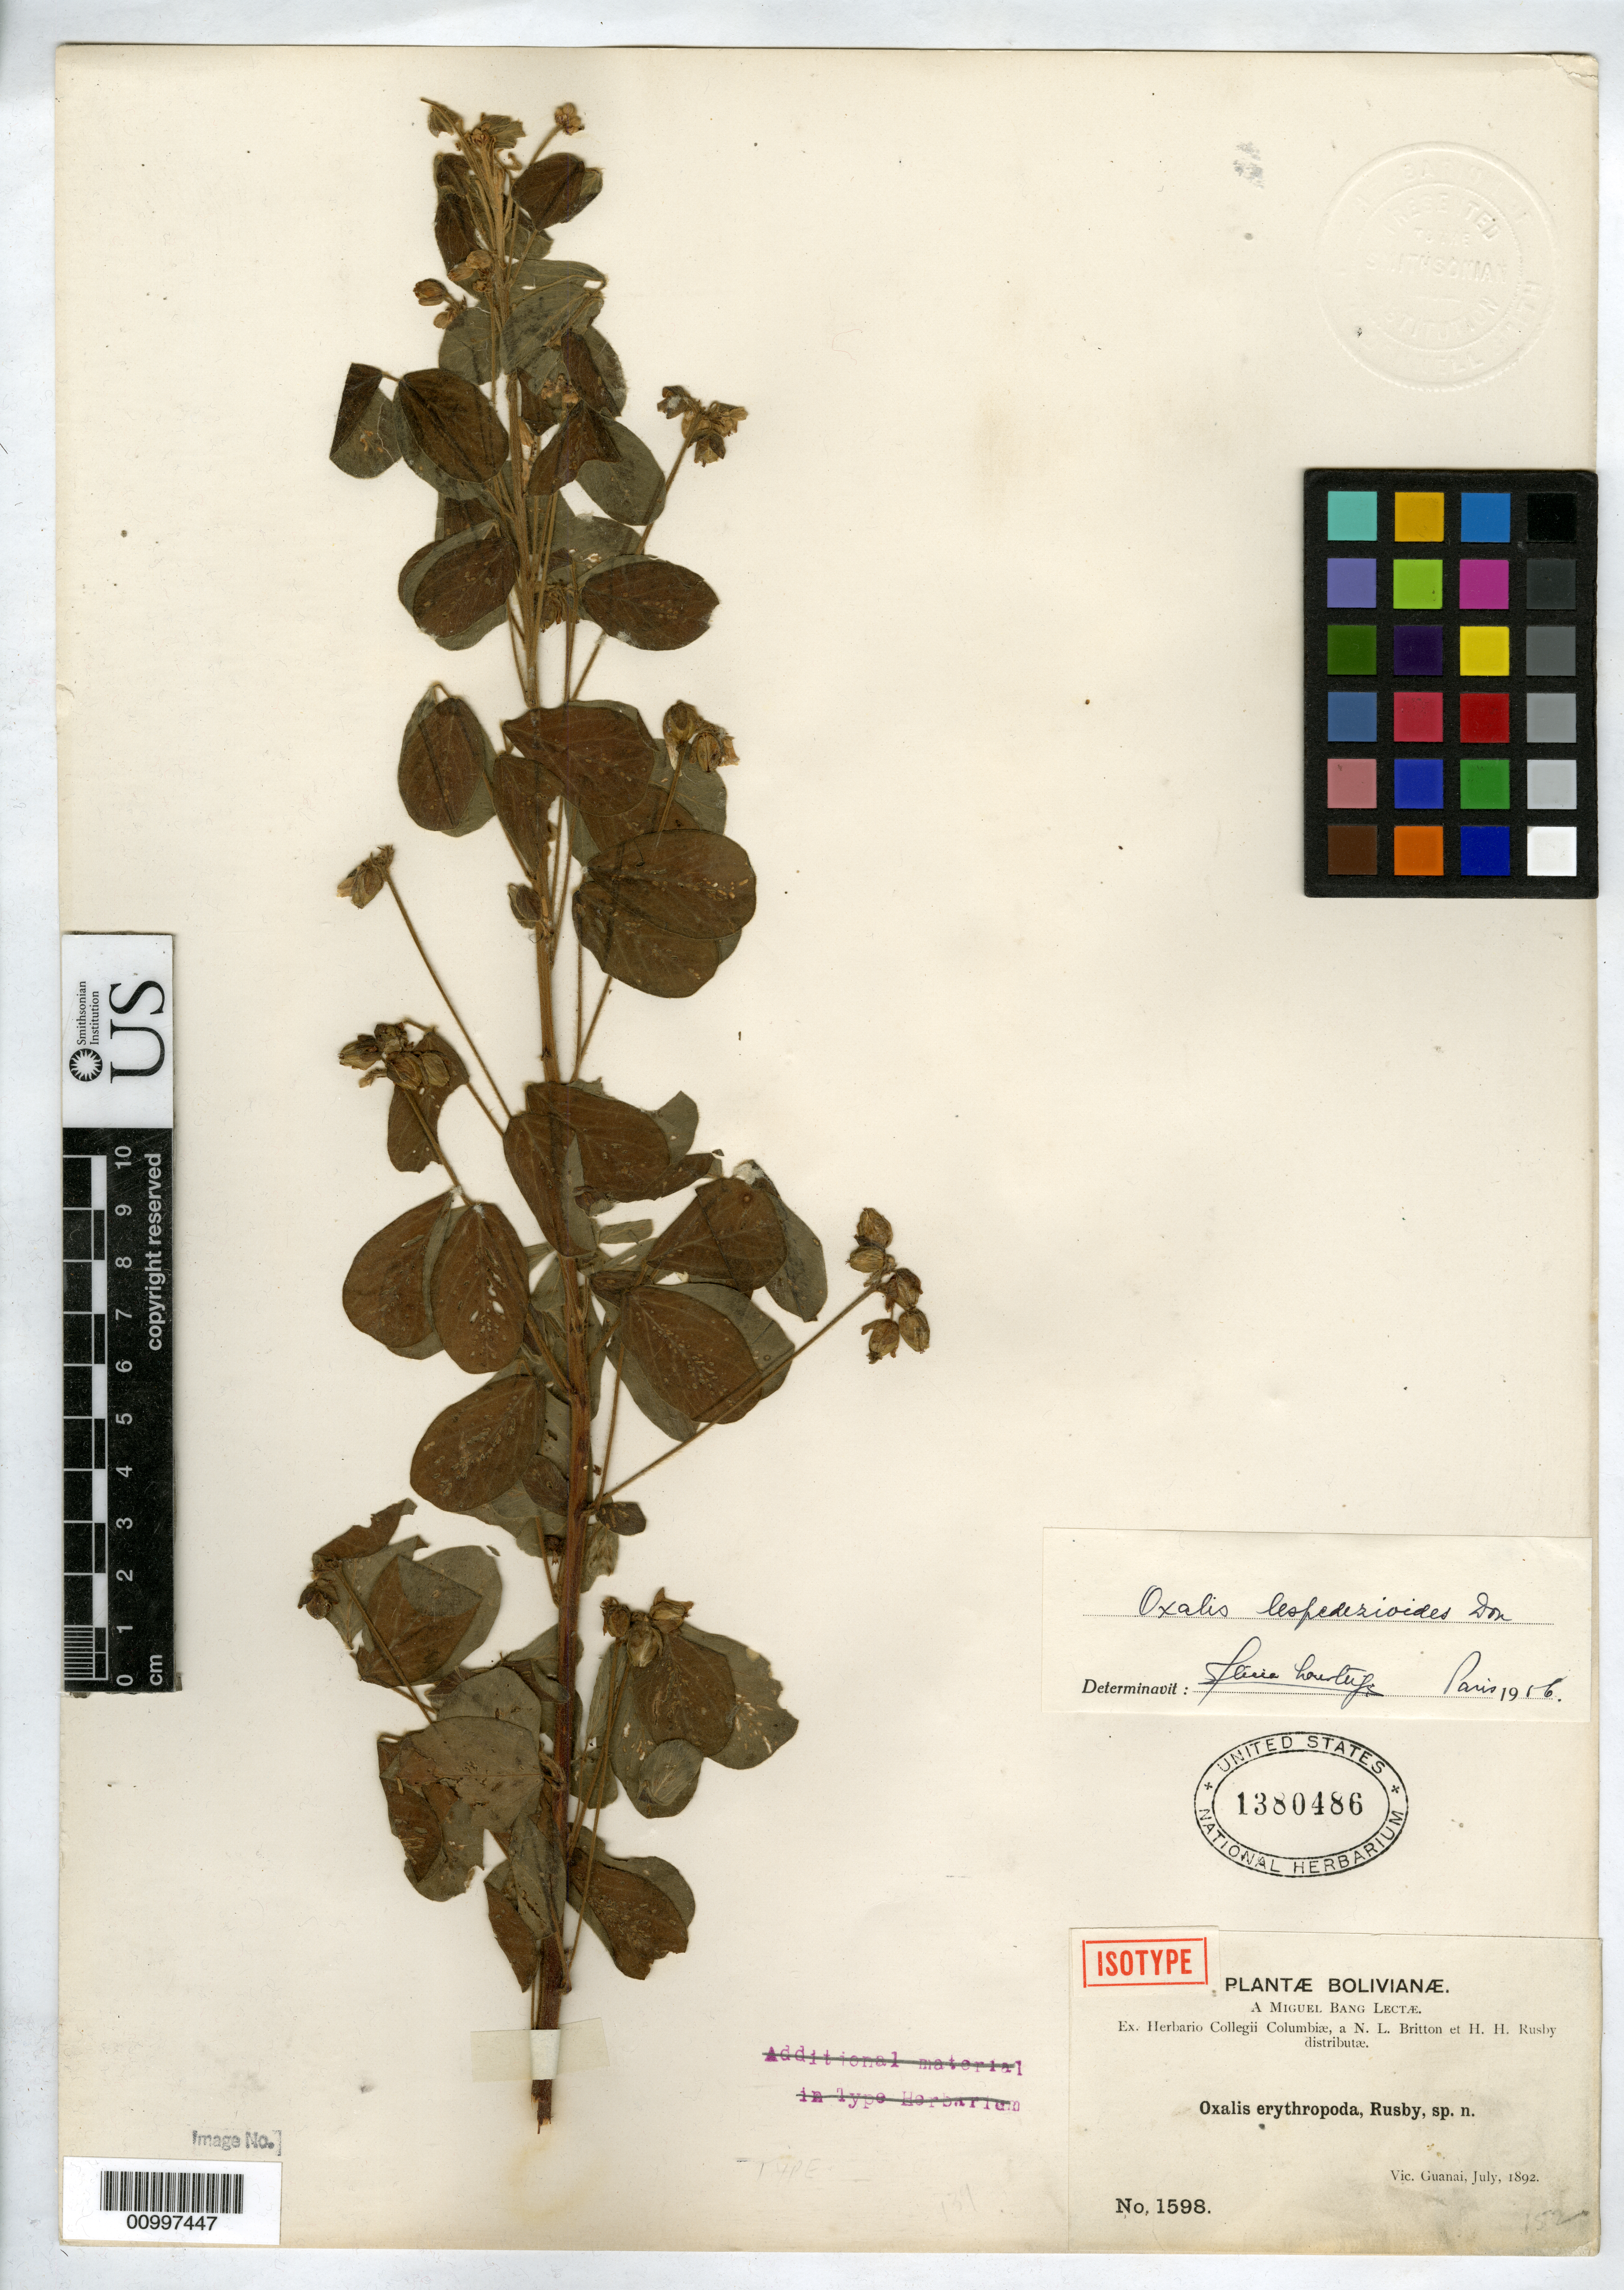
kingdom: Plantae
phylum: Tracheophyta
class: Magnoliopsida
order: Oxalidales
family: Oxalidaceae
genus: Oxalis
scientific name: Oxalis erythropoda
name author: Rusby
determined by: Lourteig, A.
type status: Isotype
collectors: M. Bang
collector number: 1598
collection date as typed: Jul 1892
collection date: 1892-07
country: Bolivia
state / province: La Paz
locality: Vic. Guanai.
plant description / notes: From the herbarium of J. Donnell Smith.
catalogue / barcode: US 1380486